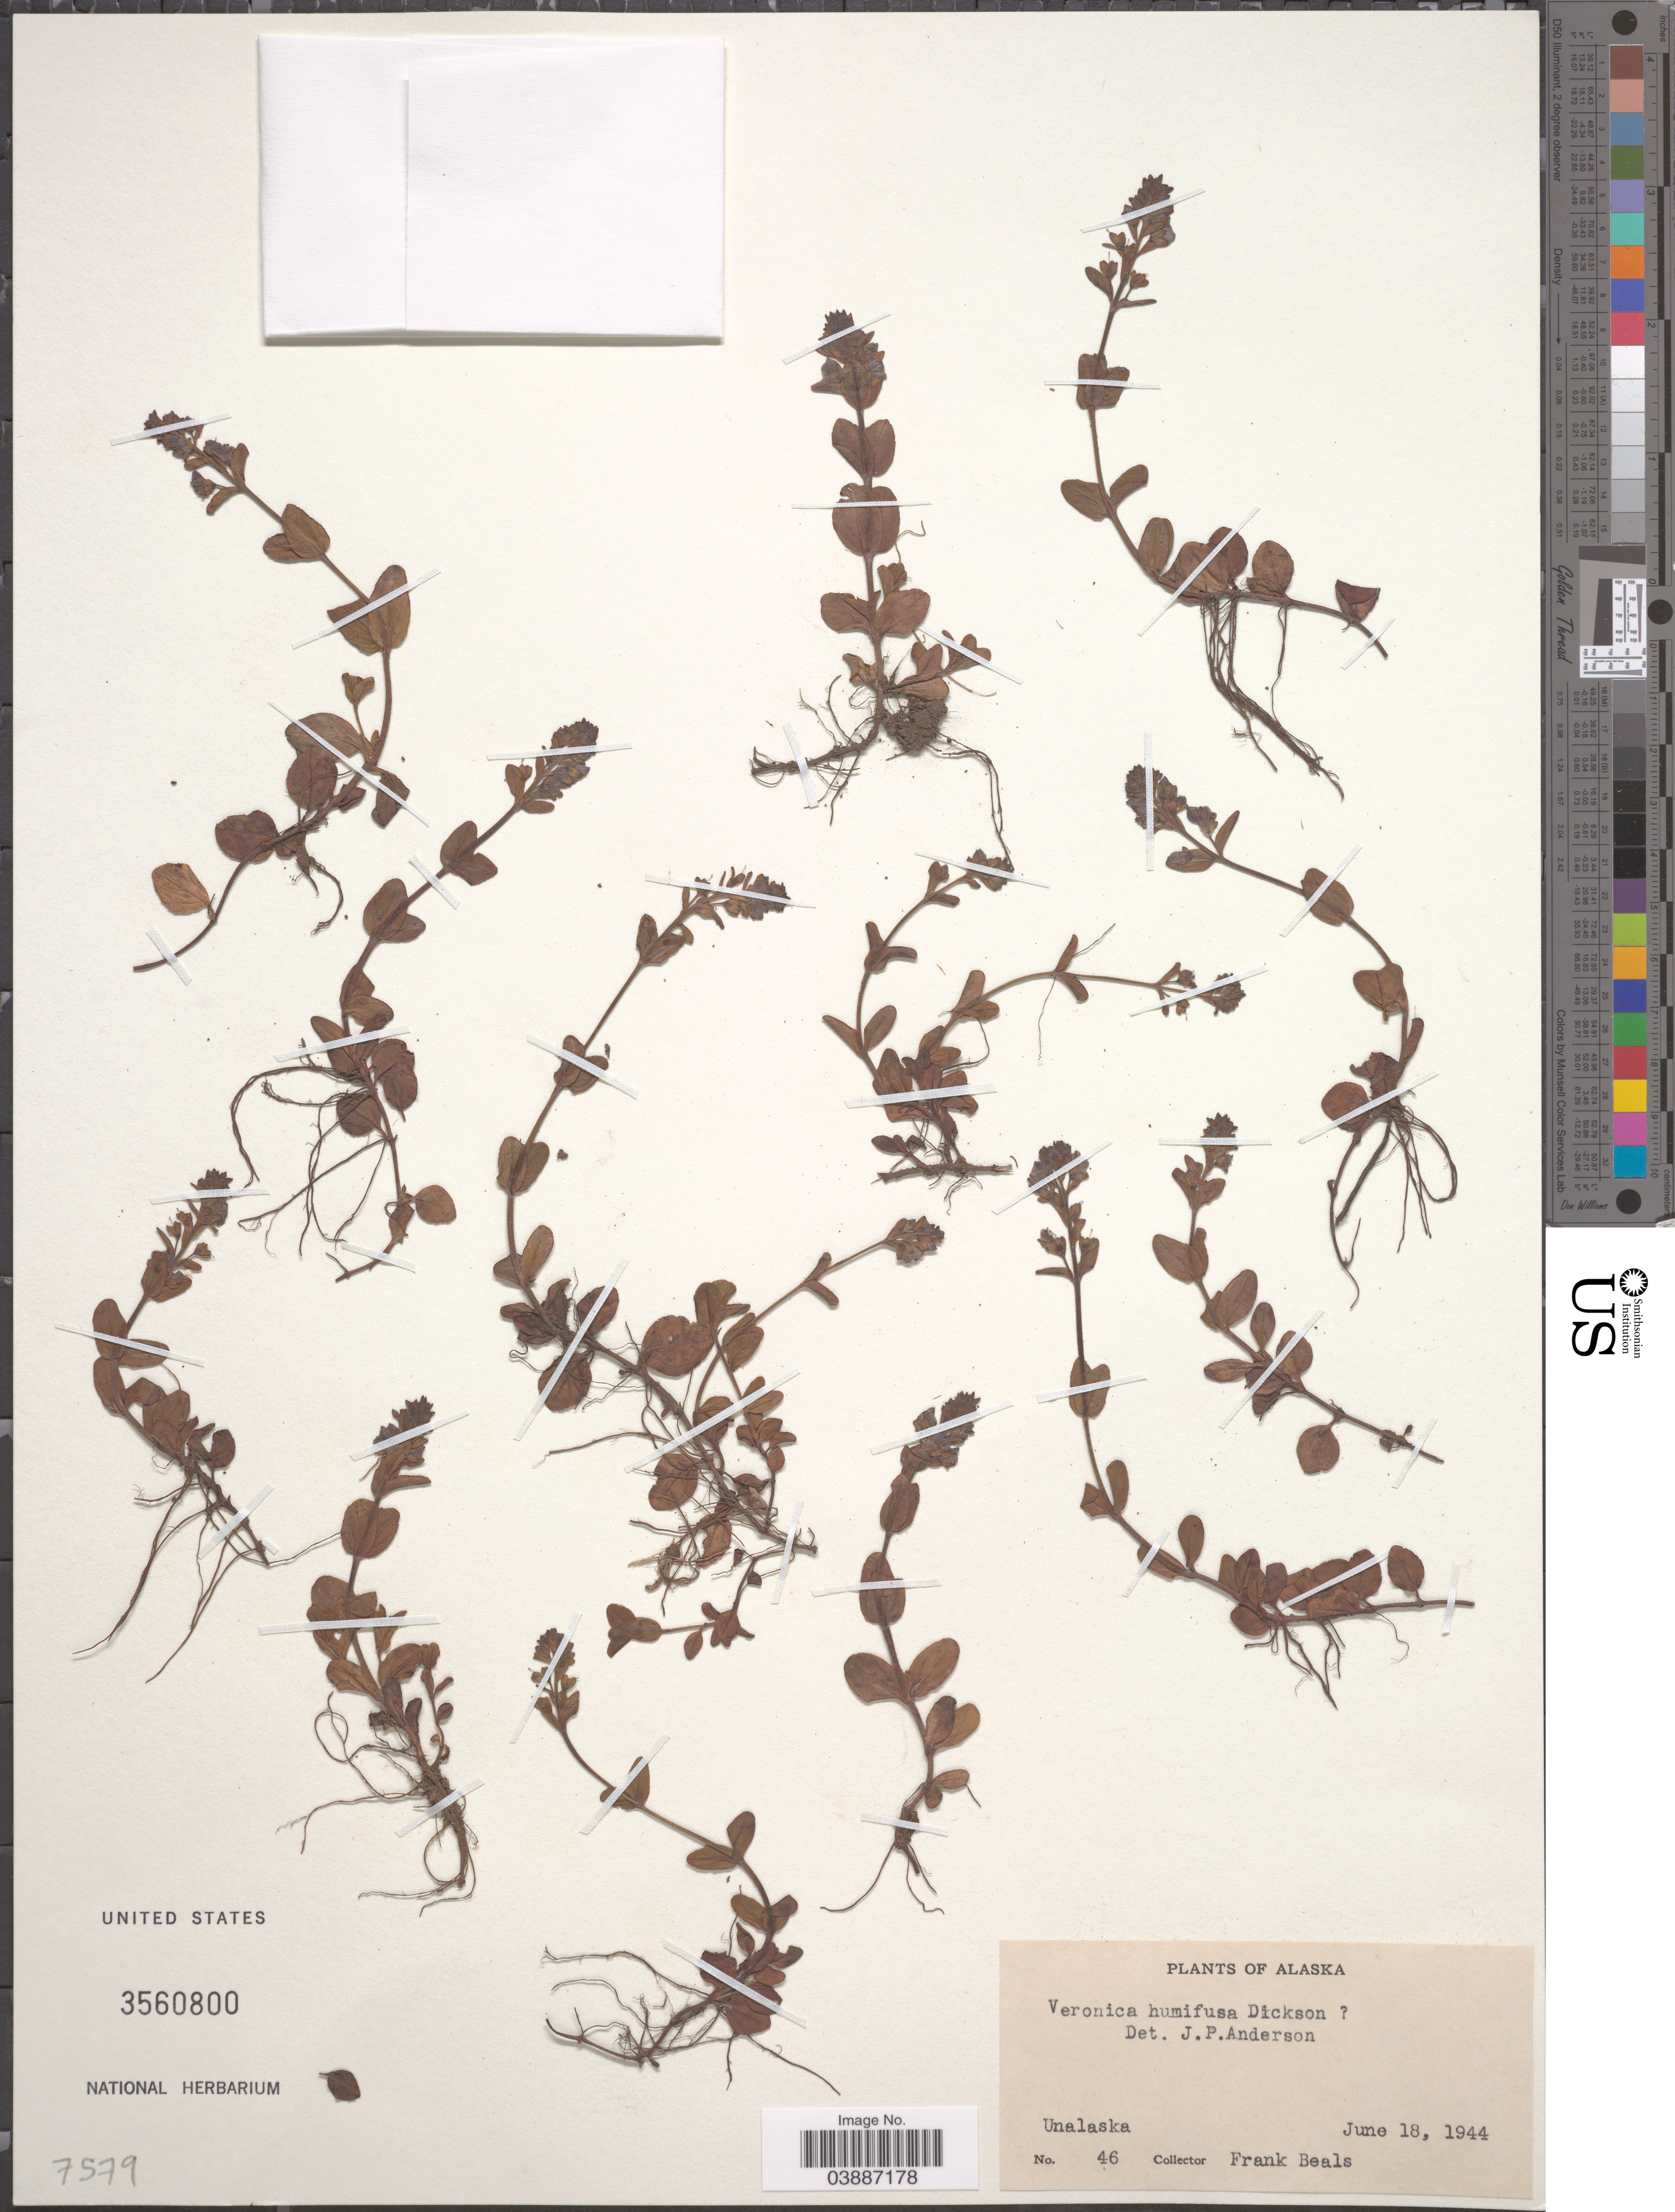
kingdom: Plantae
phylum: Tracheophyta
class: Magnoliopsida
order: Lamiales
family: Plantaginaceae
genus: Veronica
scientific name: Veronica humifusa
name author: Dicks. ex With.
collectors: F. Beals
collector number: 46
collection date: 1944-06-18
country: United States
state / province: Alaska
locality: Unalaska.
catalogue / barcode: US 3560800